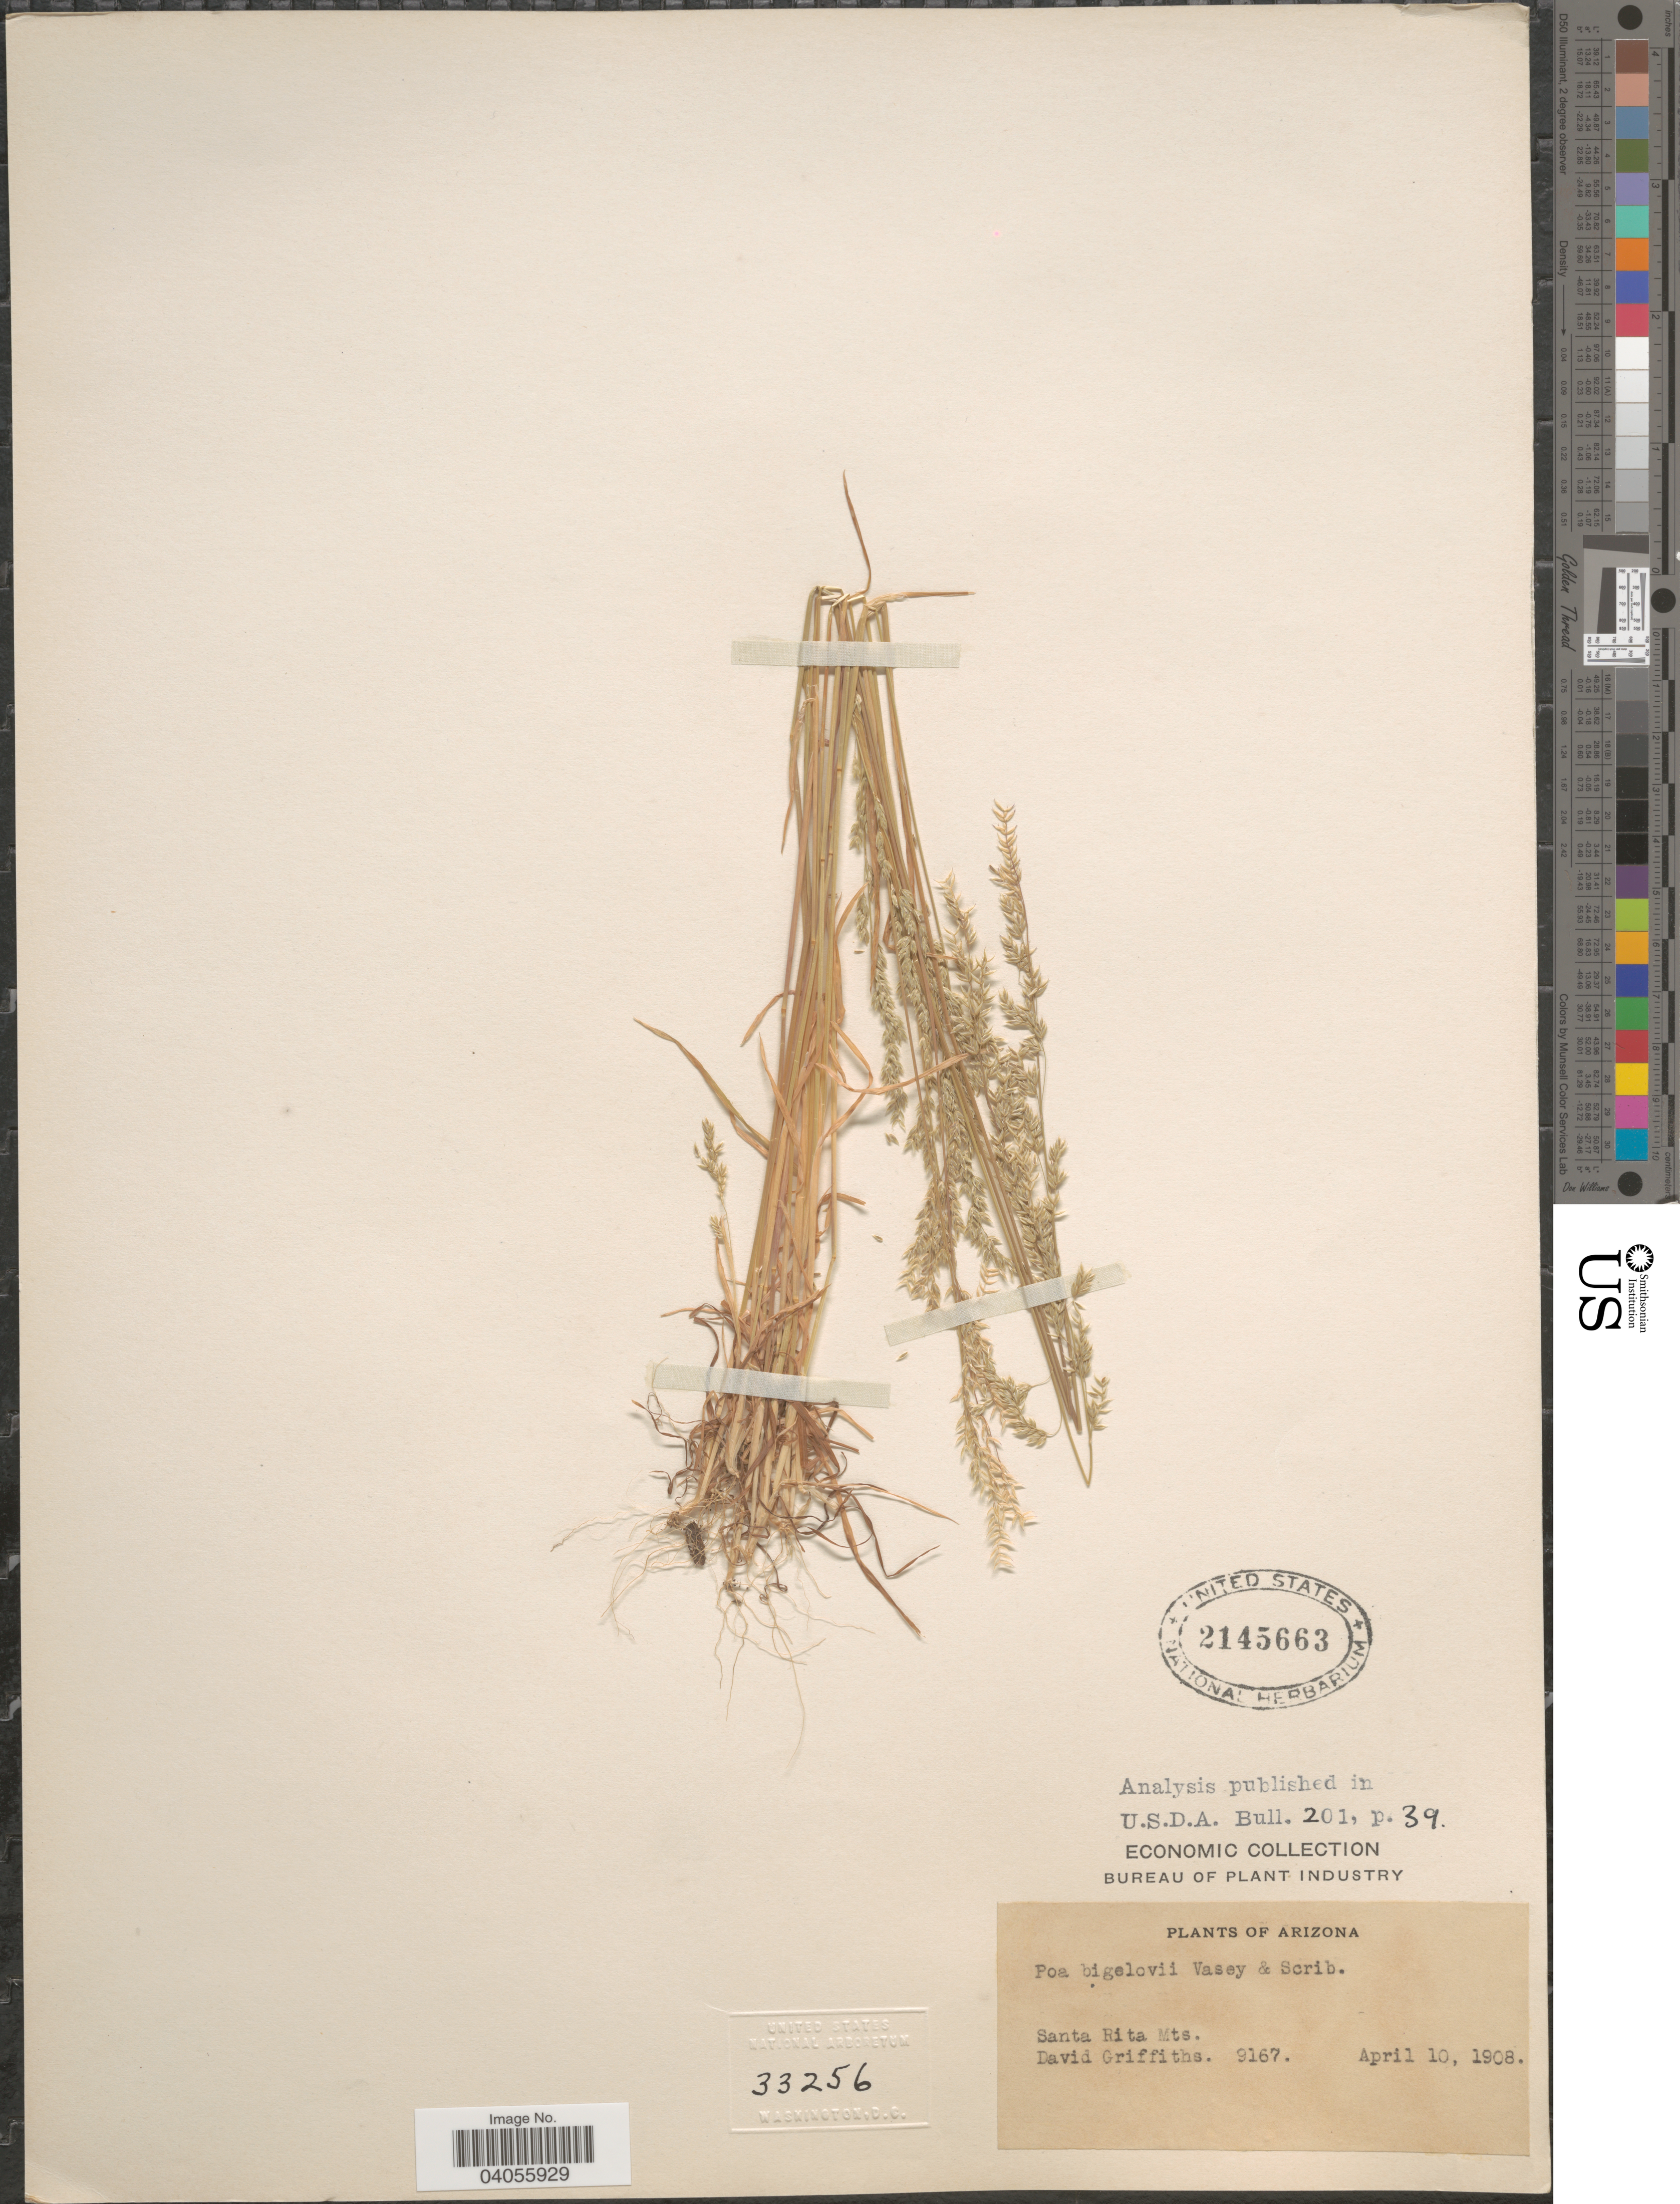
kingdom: Plantae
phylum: Tracheophyta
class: Liliopsida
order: Poales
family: Poaceae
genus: Poa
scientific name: Poa bigelovii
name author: Vasey & Scribn.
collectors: D. Griffiths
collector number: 9167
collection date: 1908-04-10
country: United States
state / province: Arizona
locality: Santa Rita Mts.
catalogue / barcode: US 2145663